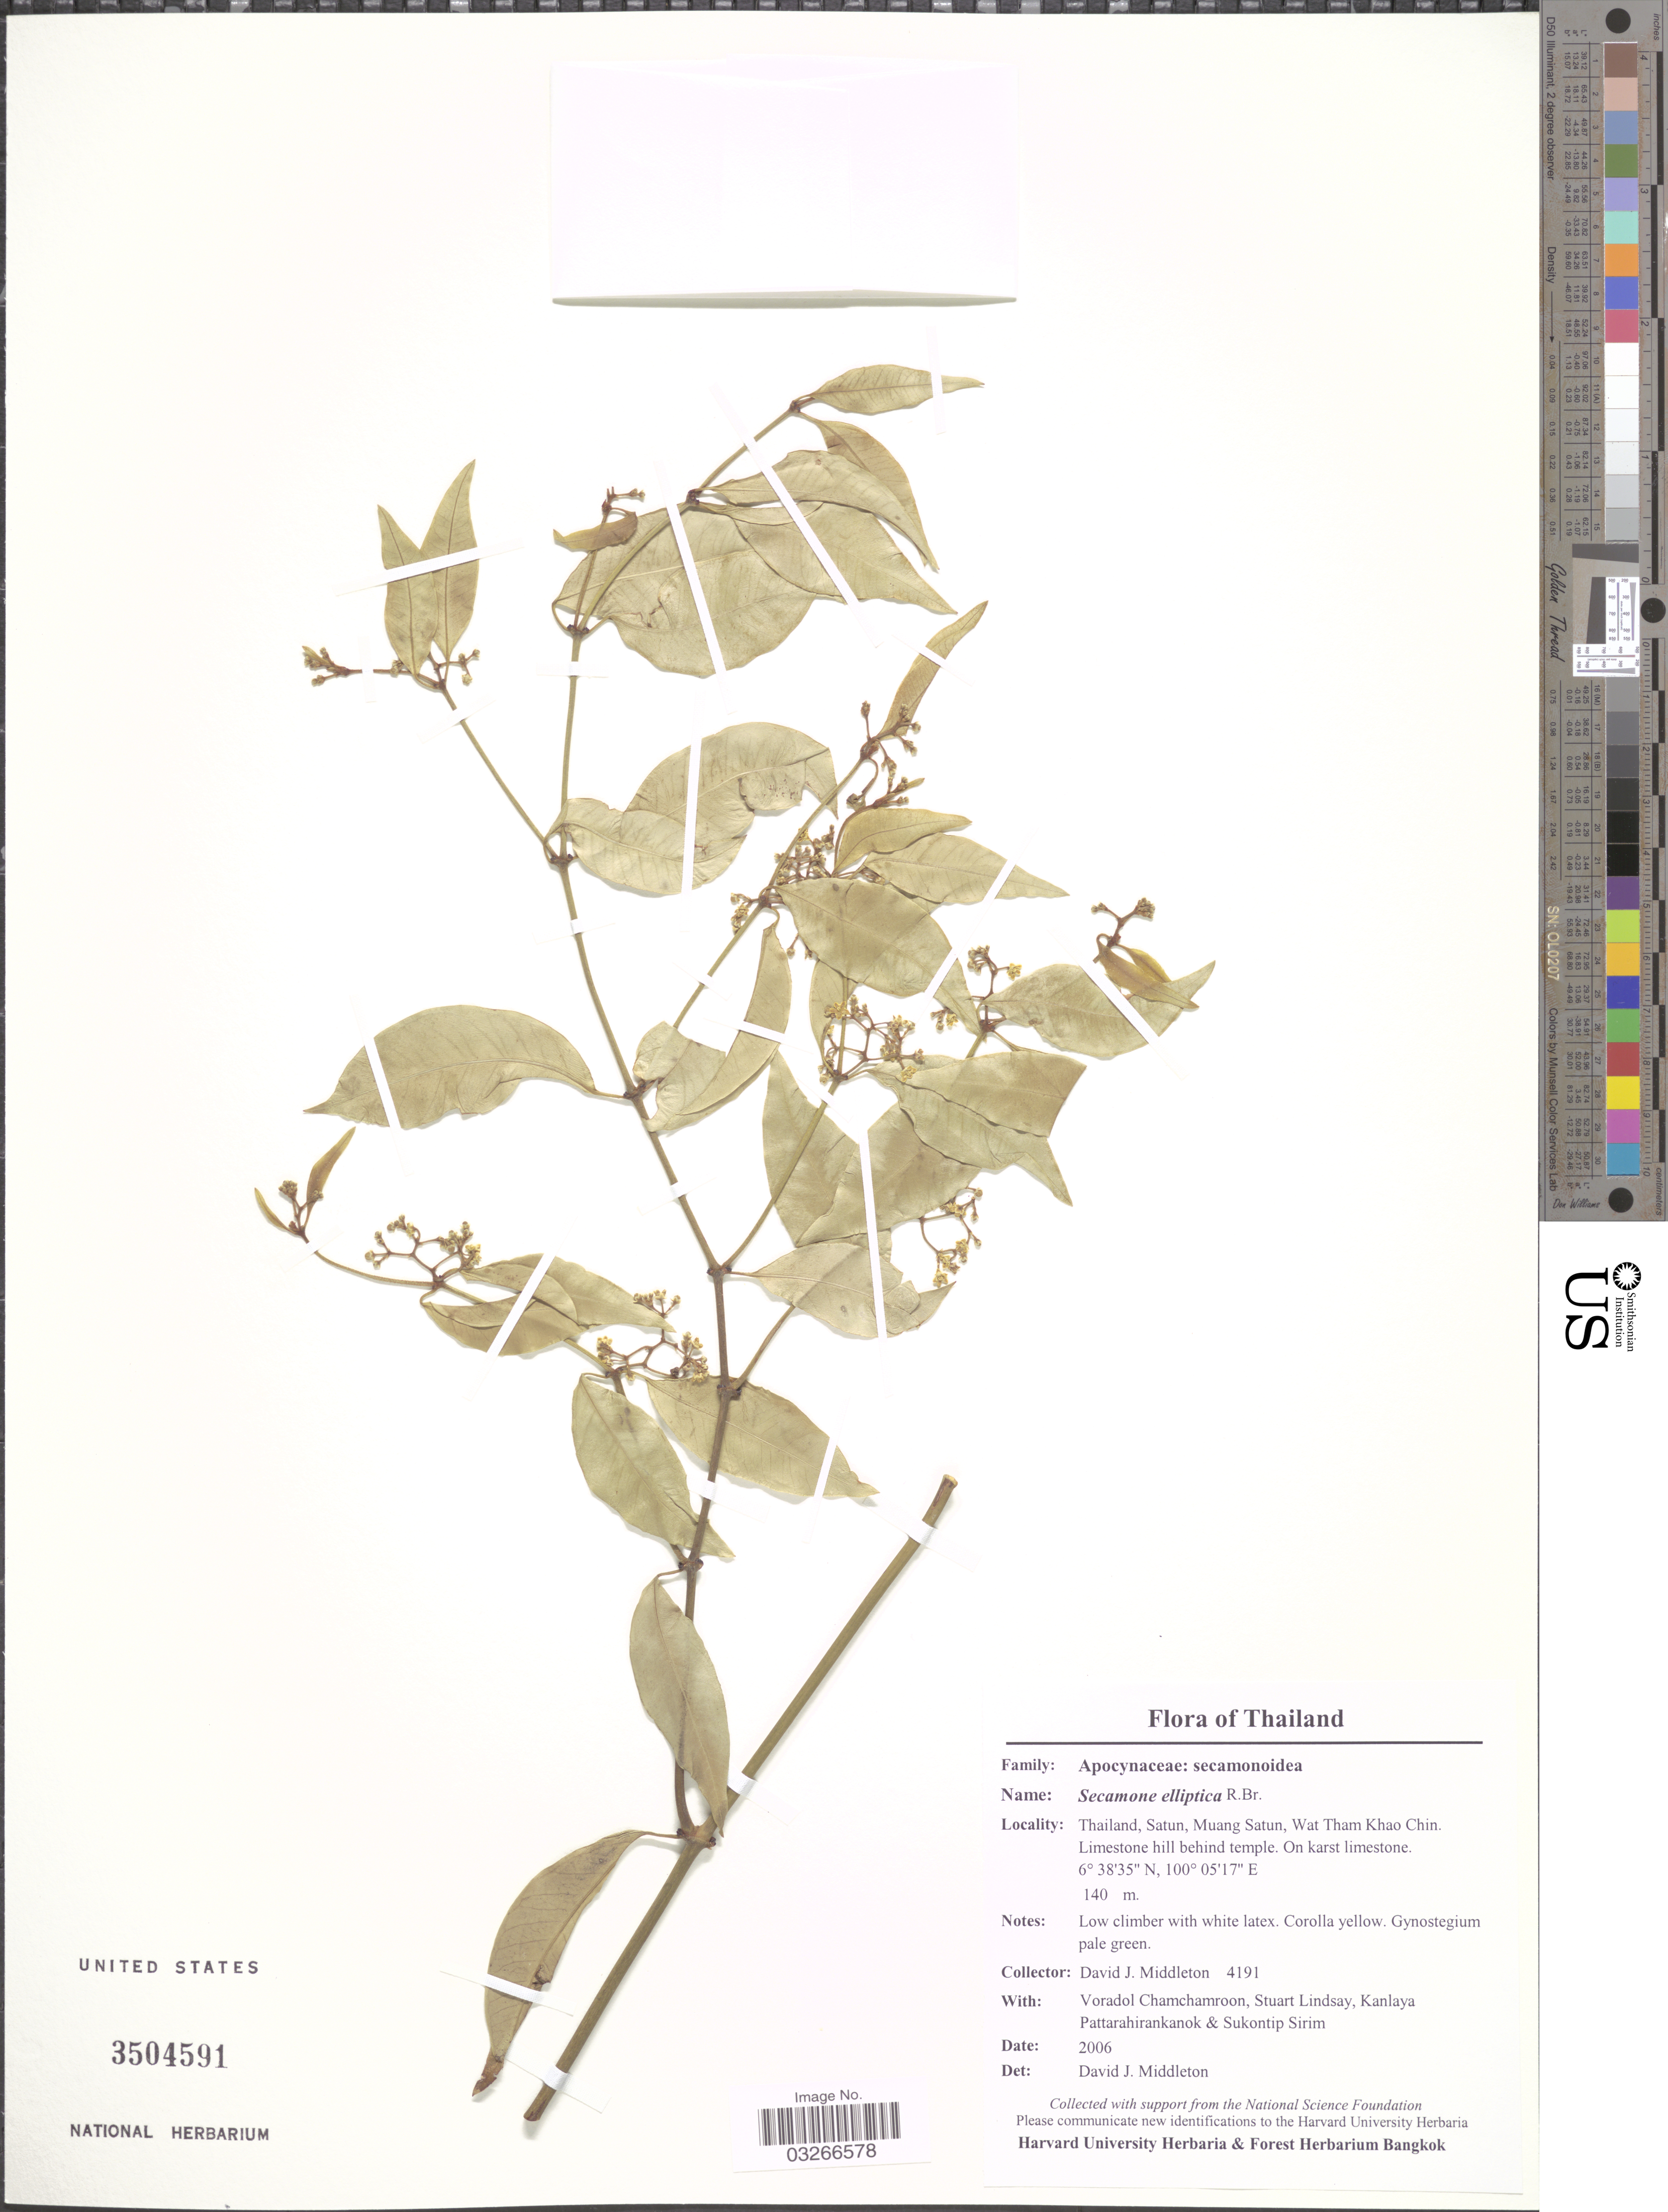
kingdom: Plantae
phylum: Tracheophyta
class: Magnoliopsida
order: Gentianales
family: Apocynaceae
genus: Secamone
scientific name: Secamone elliptica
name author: R. Br.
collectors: D. J. Middleton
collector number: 4191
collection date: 2006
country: Thailand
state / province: Satun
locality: Muang Satun, Wat Tham Khao Chin. Limestone hill behind temple. On karst limestone.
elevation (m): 140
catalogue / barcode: US 3504591